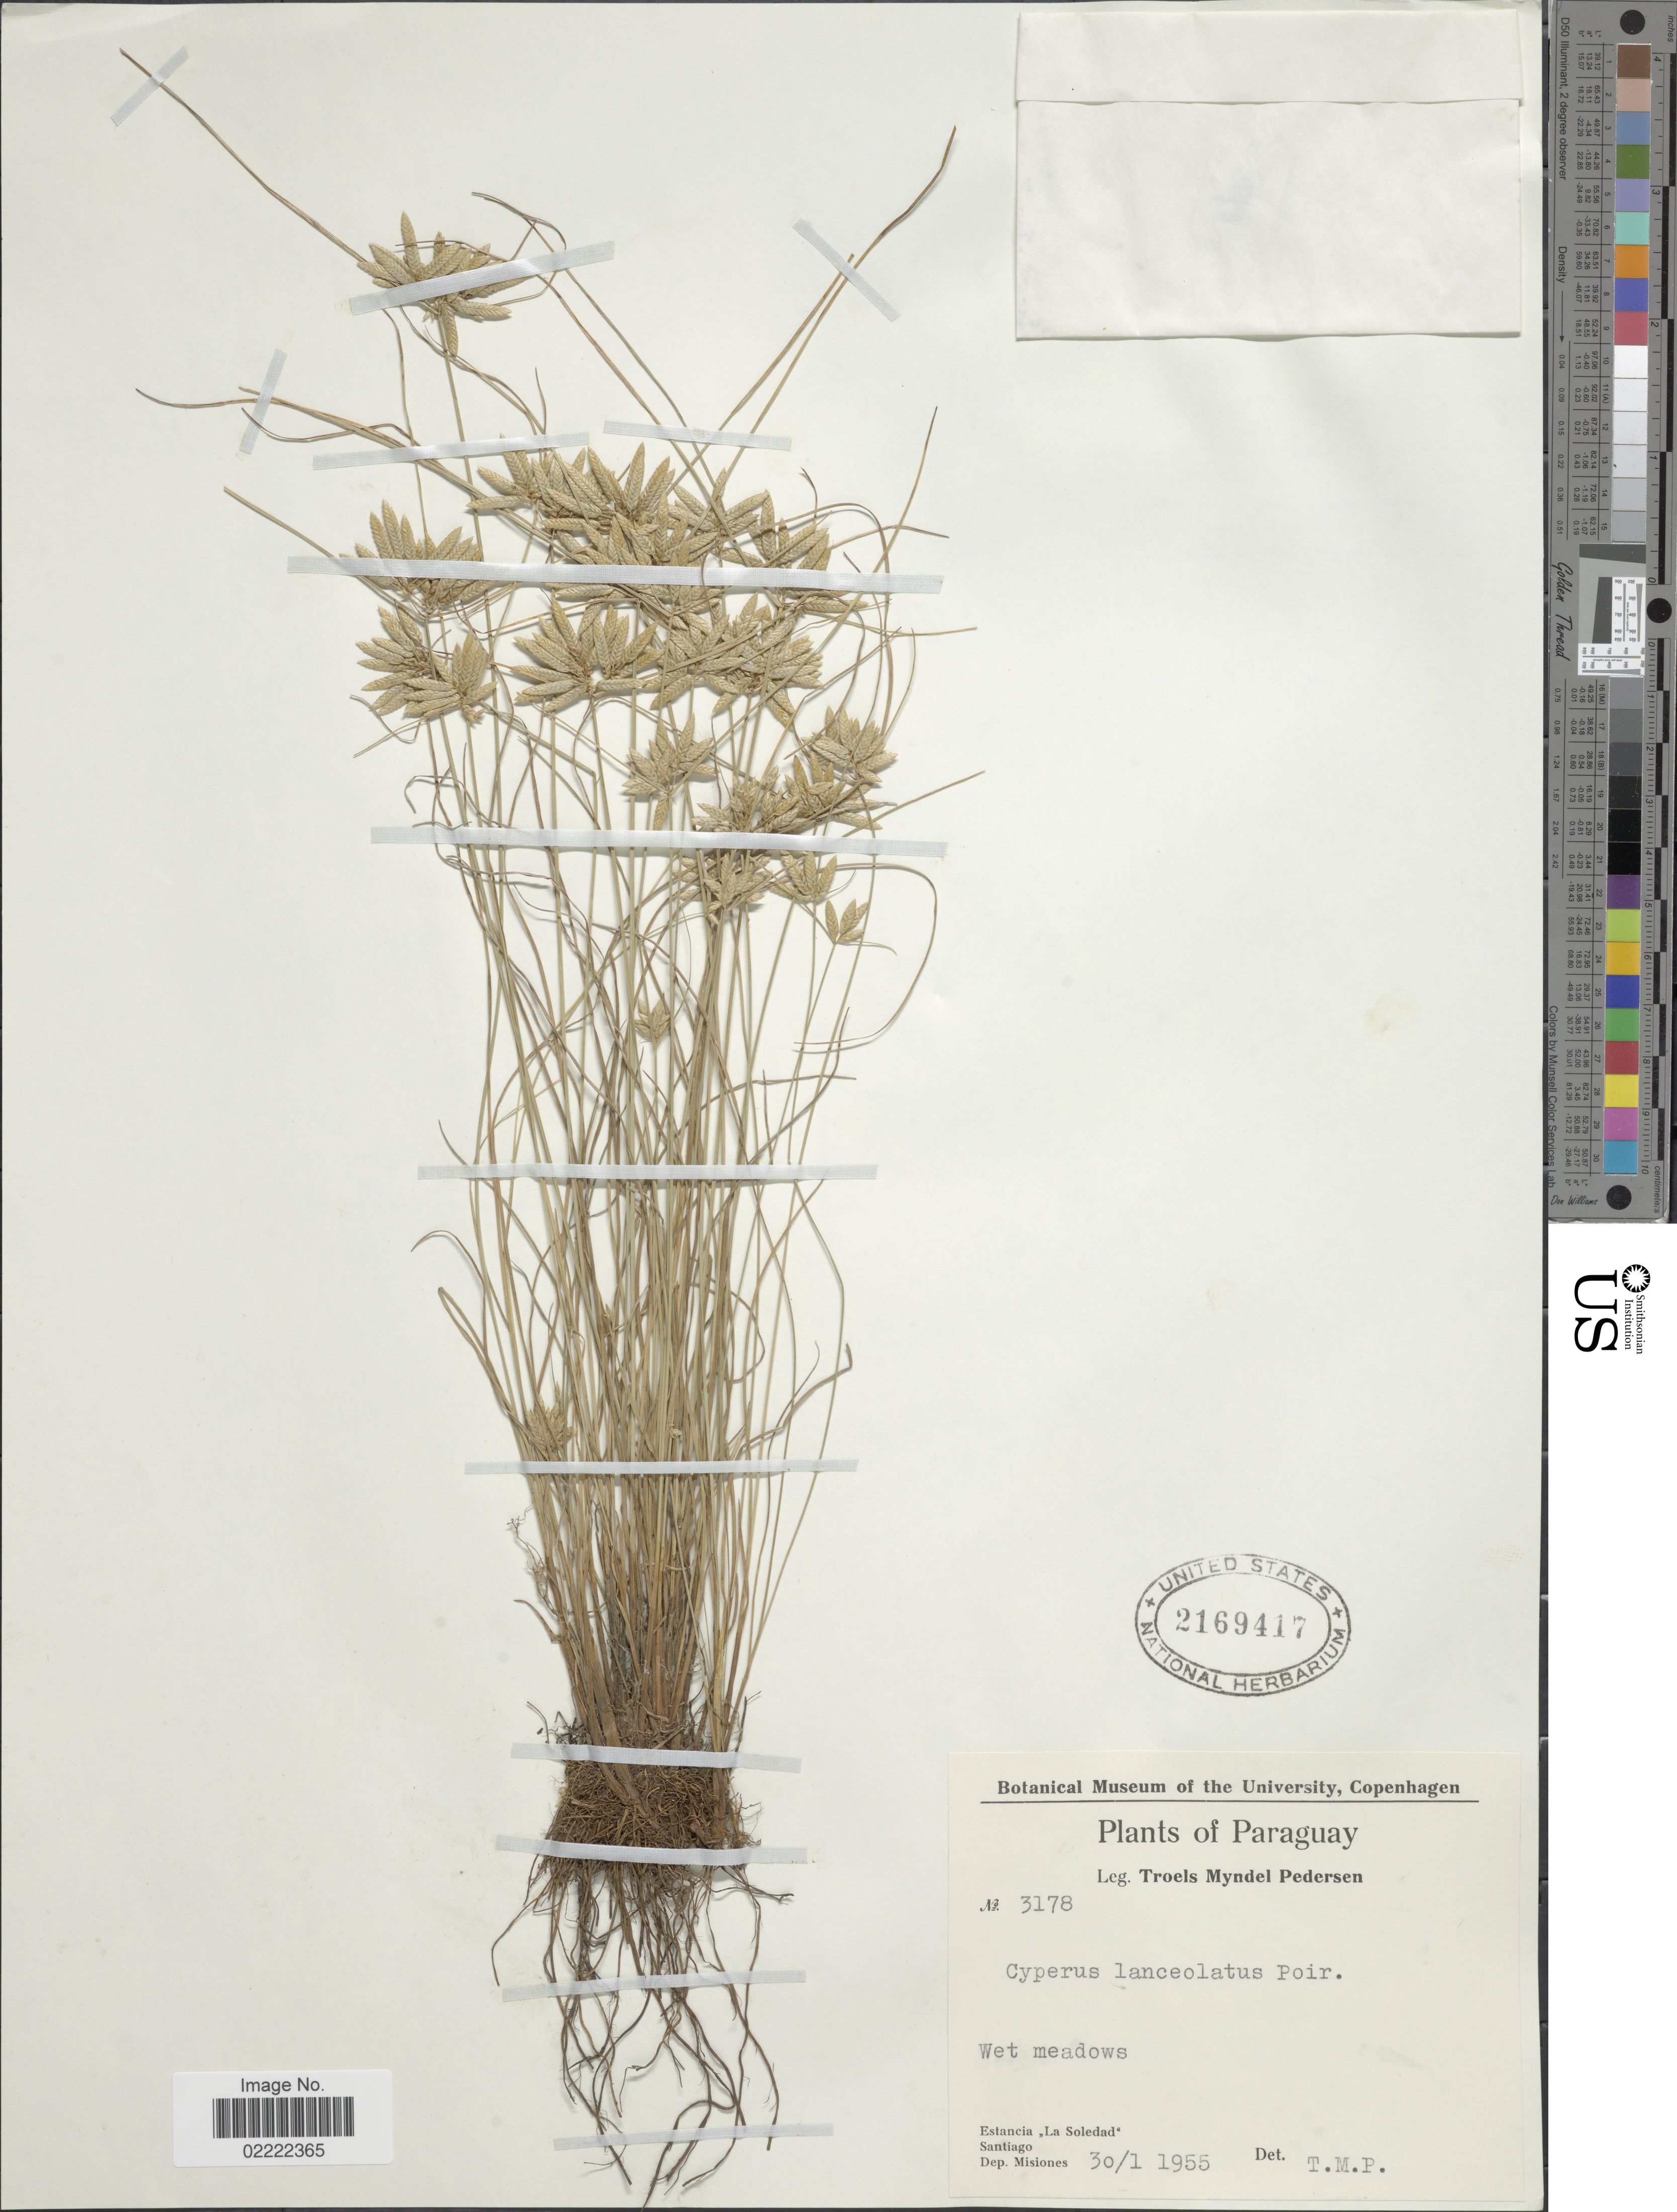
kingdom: Plantae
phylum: Tracheophyta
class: Liliopsida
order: Poales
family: Cyperaceae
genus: Cyperus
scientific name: Cyperus lanceolatus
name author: Poir.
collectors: T. Pederson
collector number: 3178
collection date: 1955-01-30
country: Paraguay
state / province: Misiones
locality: Estancia La Soledad. Santiago.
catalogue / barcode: US 2169417